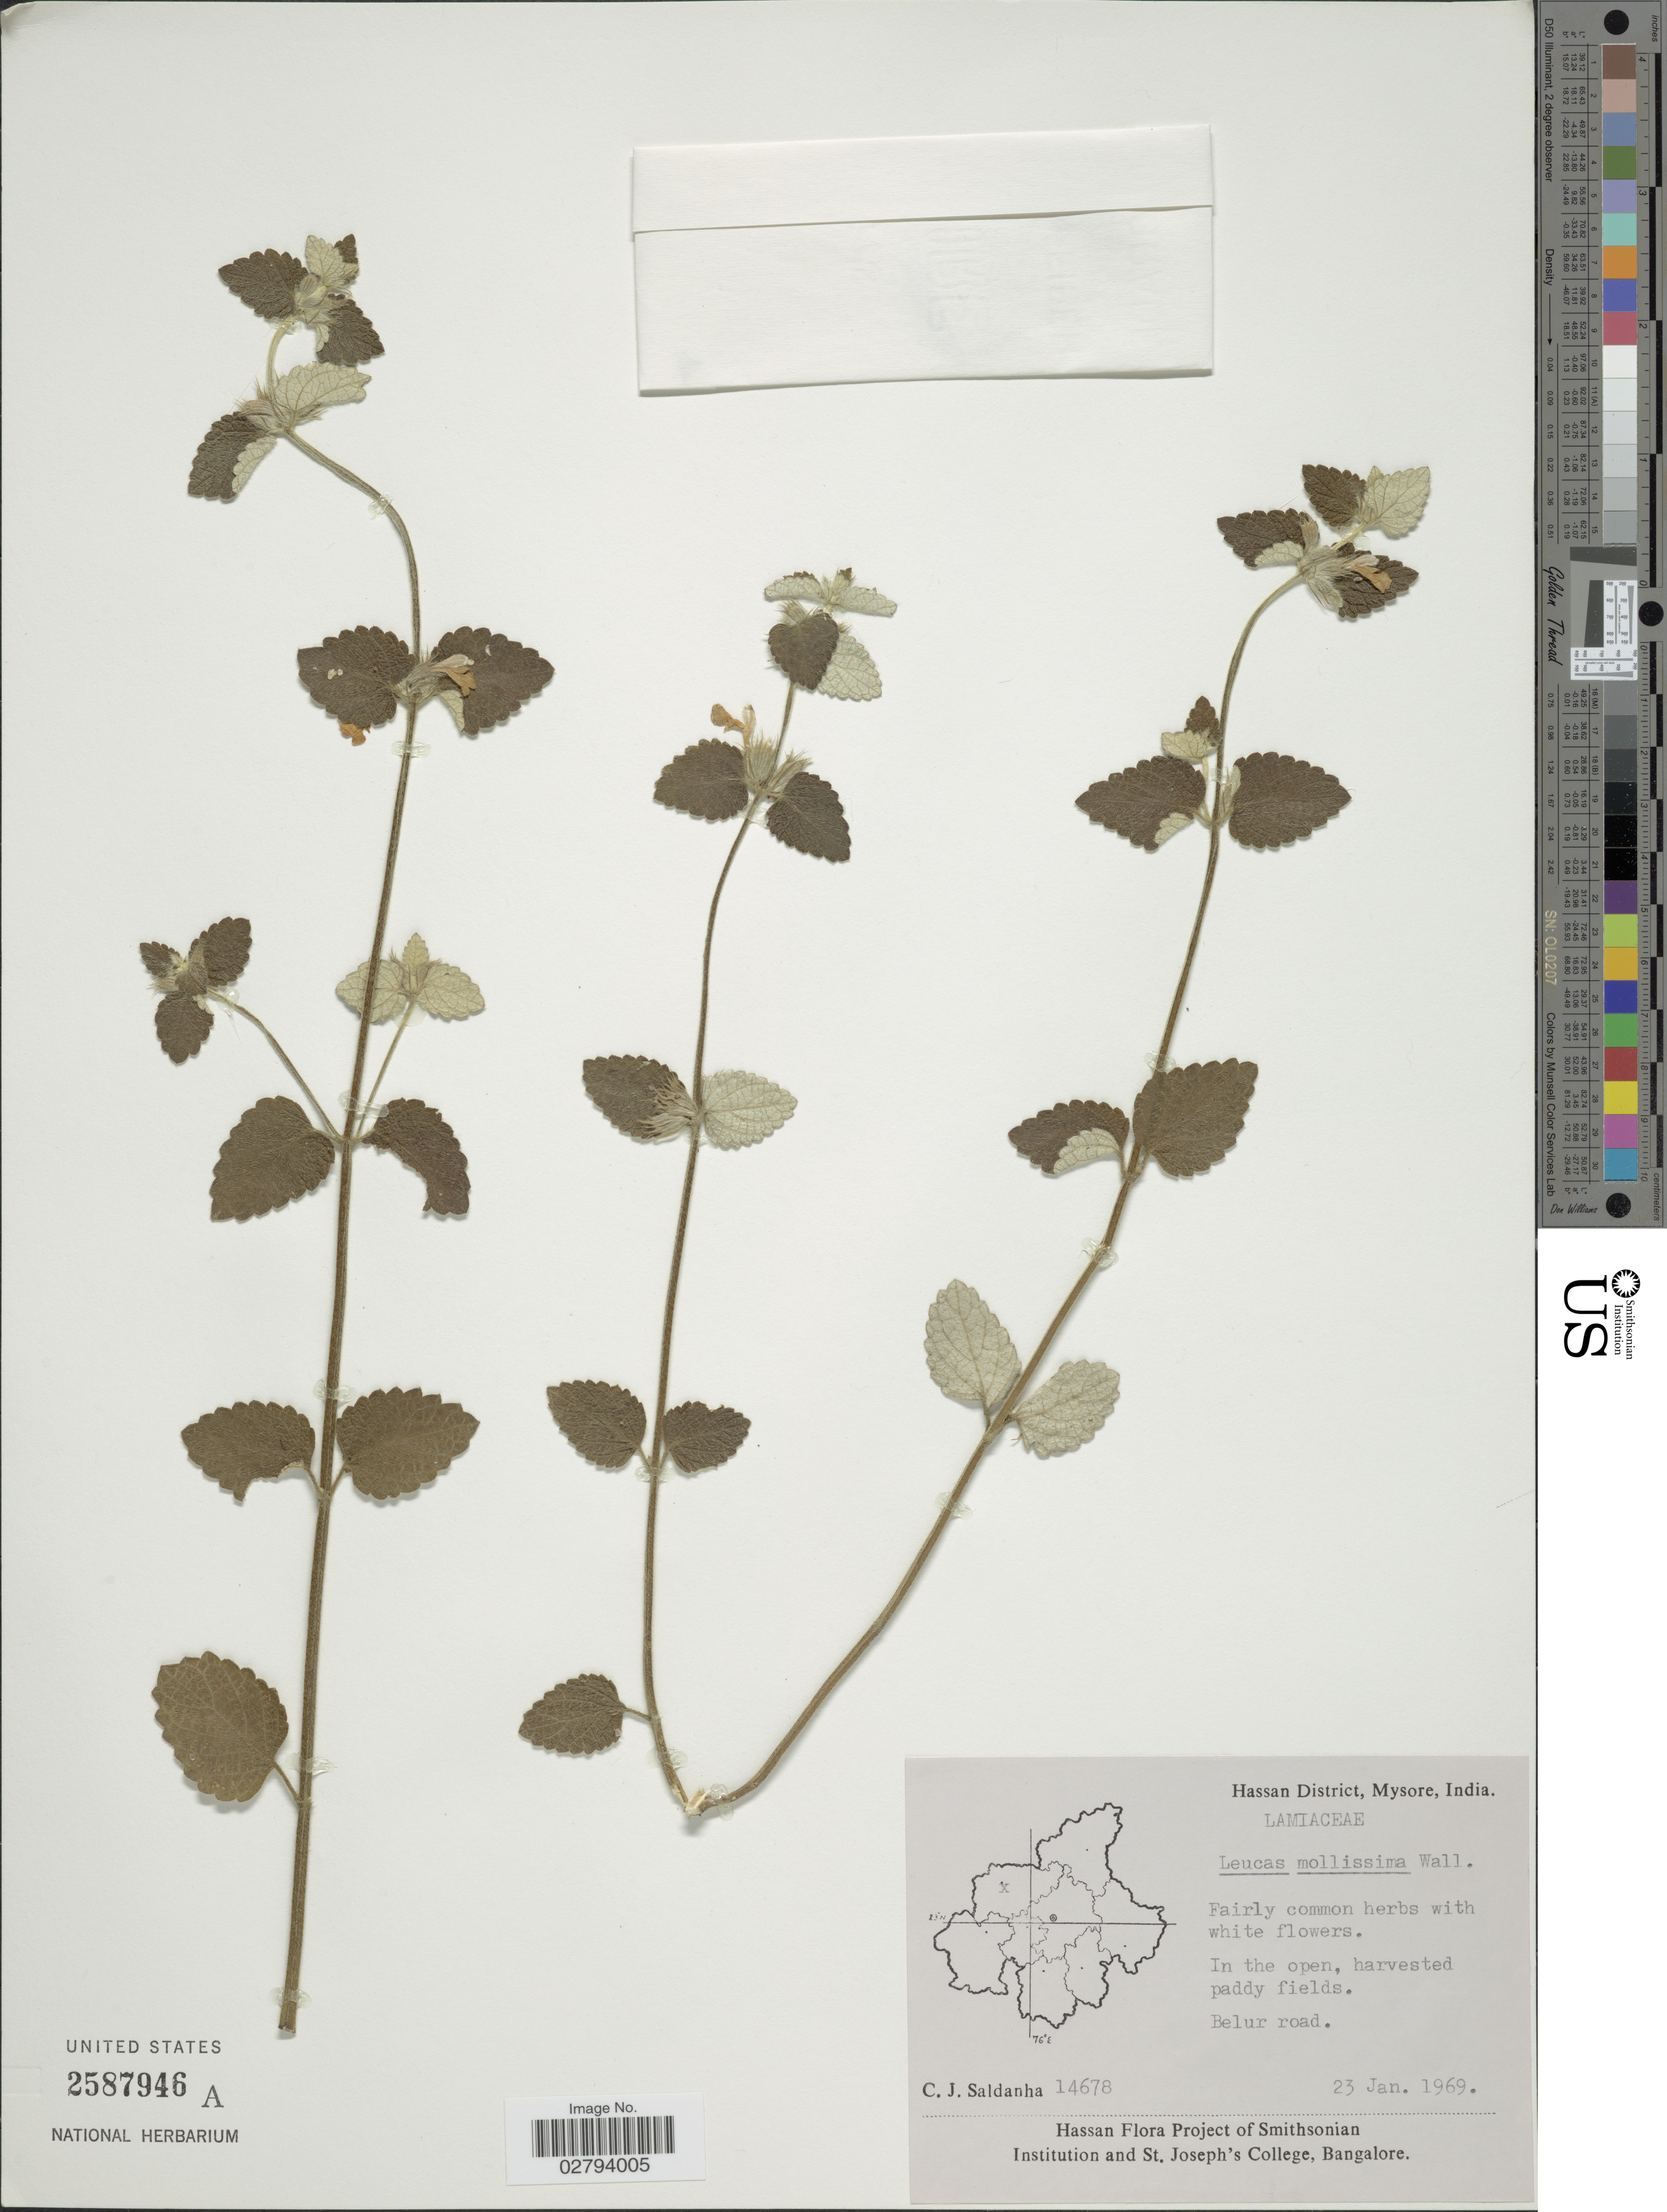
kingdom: Plantae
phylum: Tracheophyta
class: Magnoliopsida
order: Lamiales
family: Lamiaceae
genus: Leucas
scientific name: Leucas mollissima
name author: Gürke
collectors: C. J. Saldanha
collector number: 14678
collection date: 1969-01-23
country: India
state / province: Karnataka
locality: Hassan District, Mysore, India, Belur road.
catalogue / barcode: US 2587946A